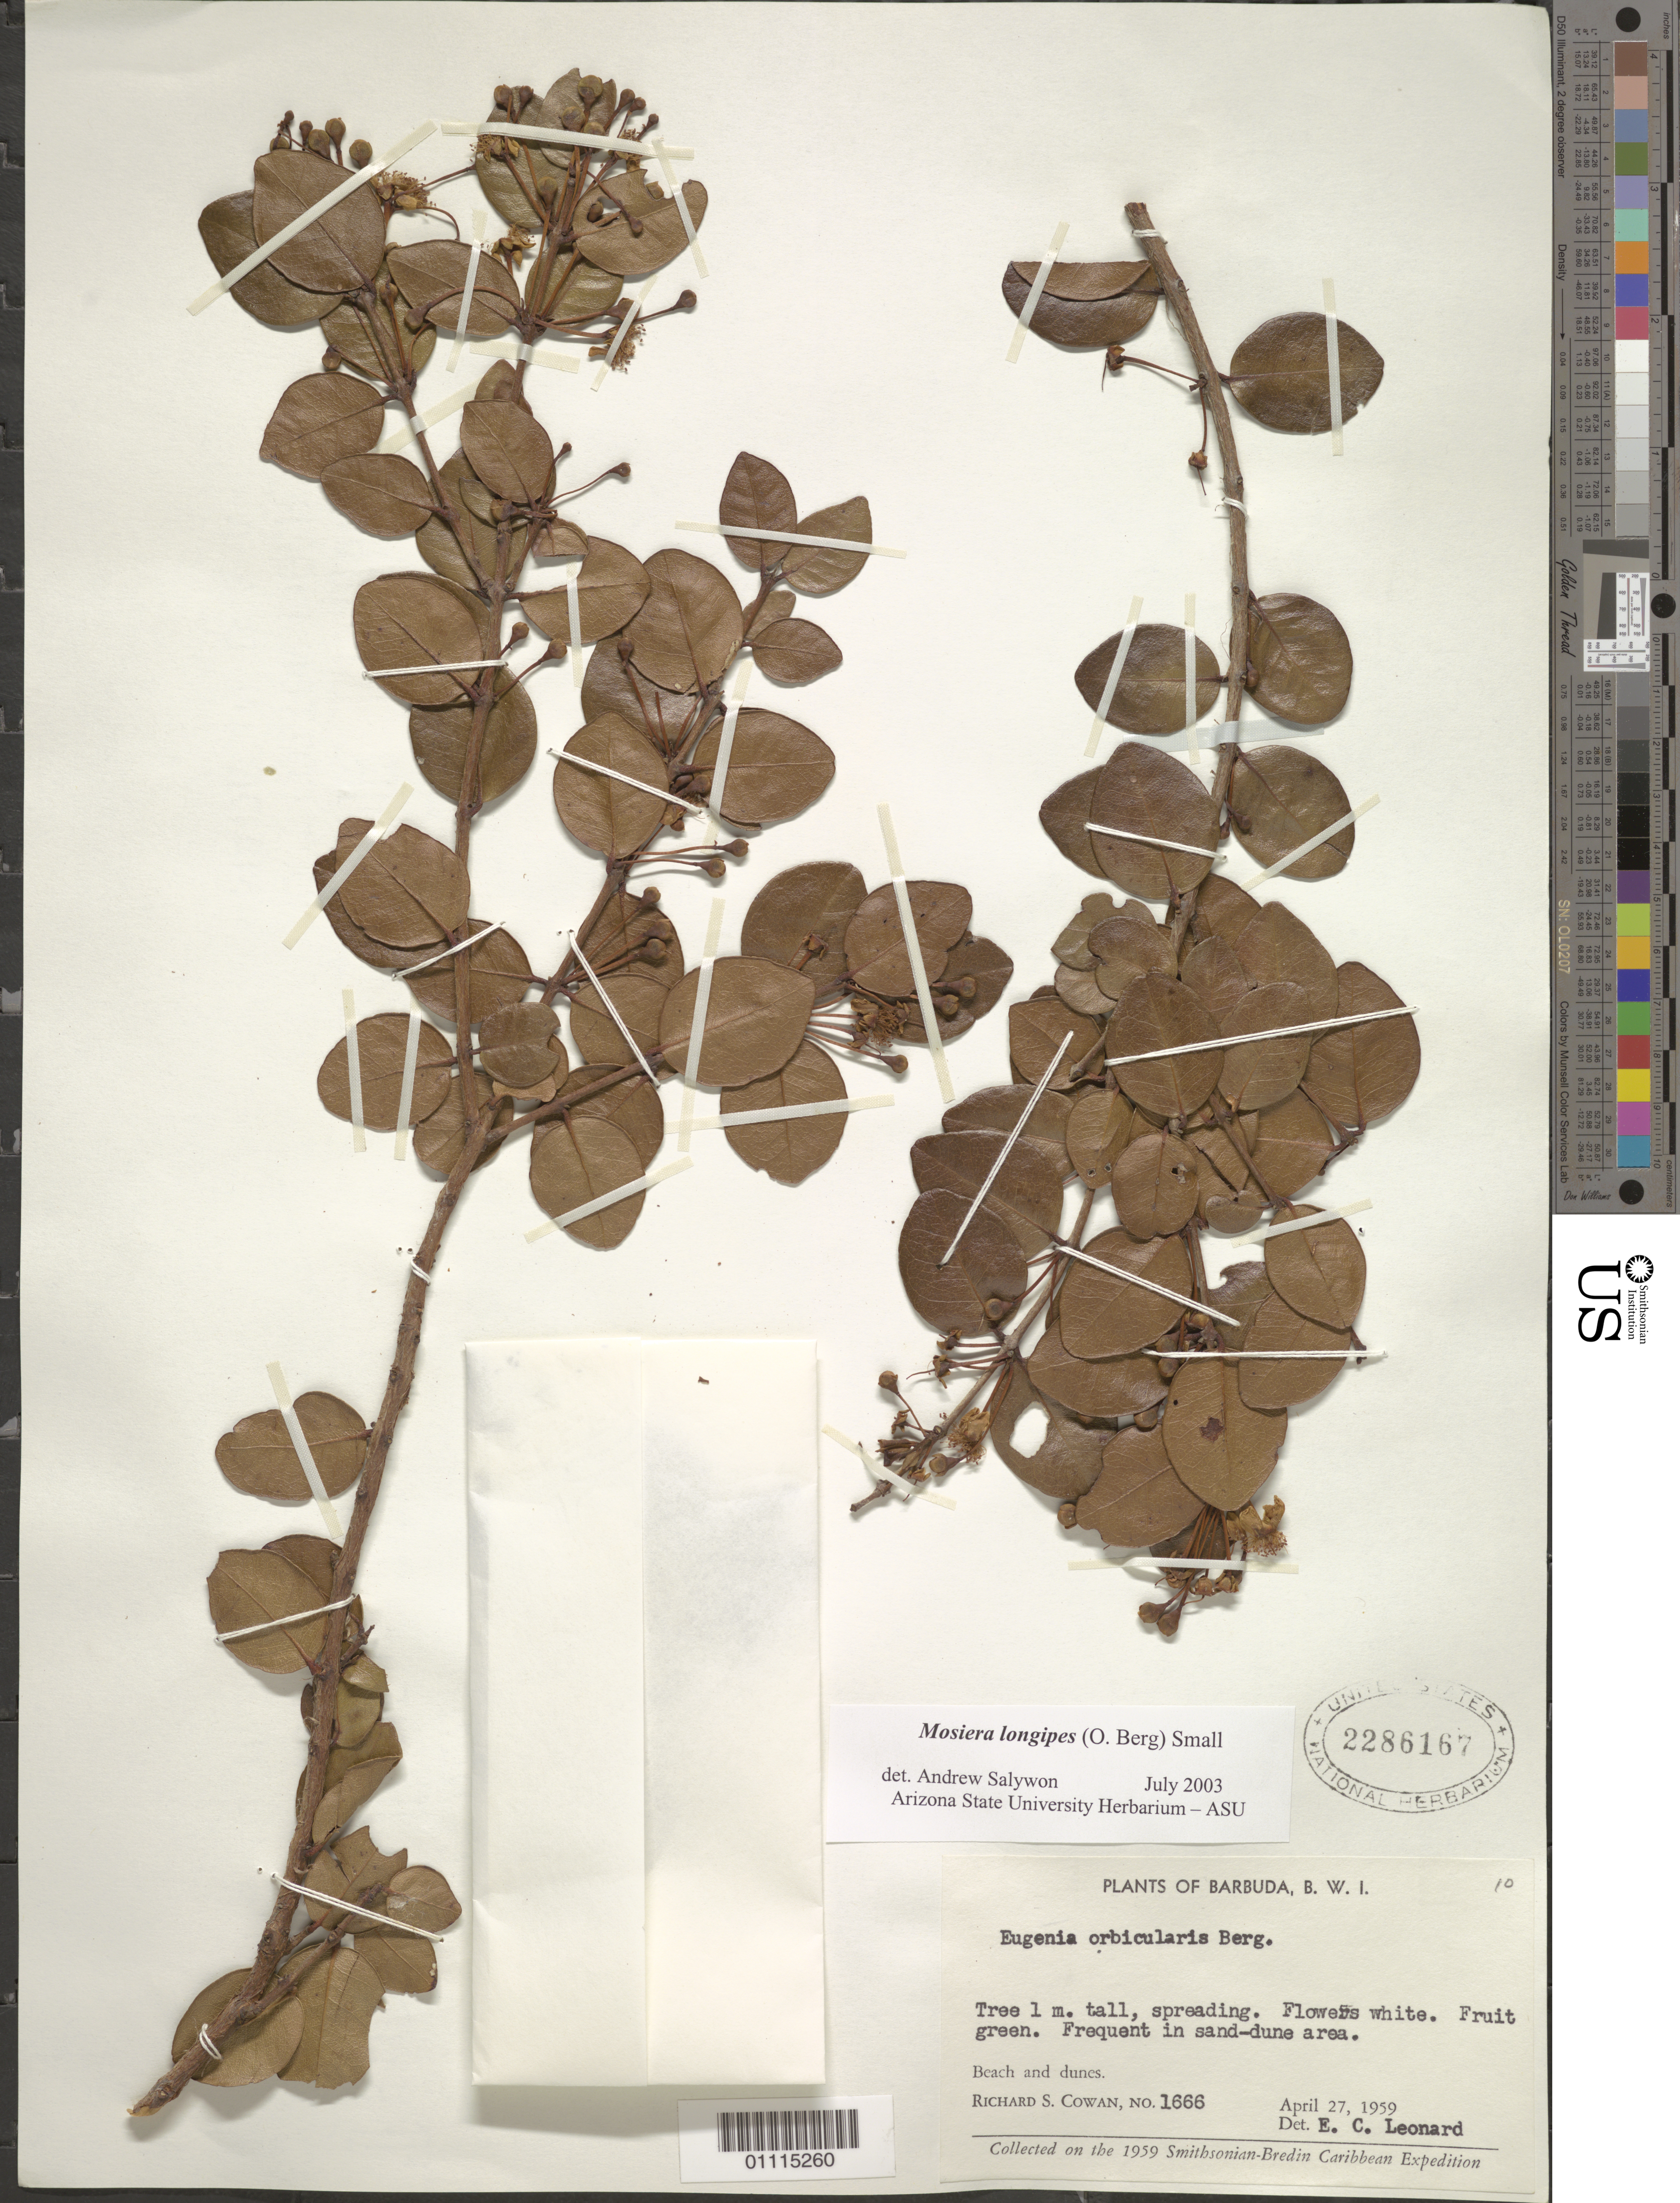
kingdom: Plantae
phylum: Tracheophyta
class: Magnoliopsida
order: Myrtales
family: Myrtaceae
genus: Mosiera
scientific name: Mosiera longipes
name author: (O. Berg) Small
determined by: Salywon, A. M., (ASU)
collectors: R. S. Cowan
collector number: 1666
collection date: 1959-04-27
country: Antigua and Barbuda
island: Barbuda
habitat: Frequent in sand-dune area.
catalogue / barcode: US 2286167